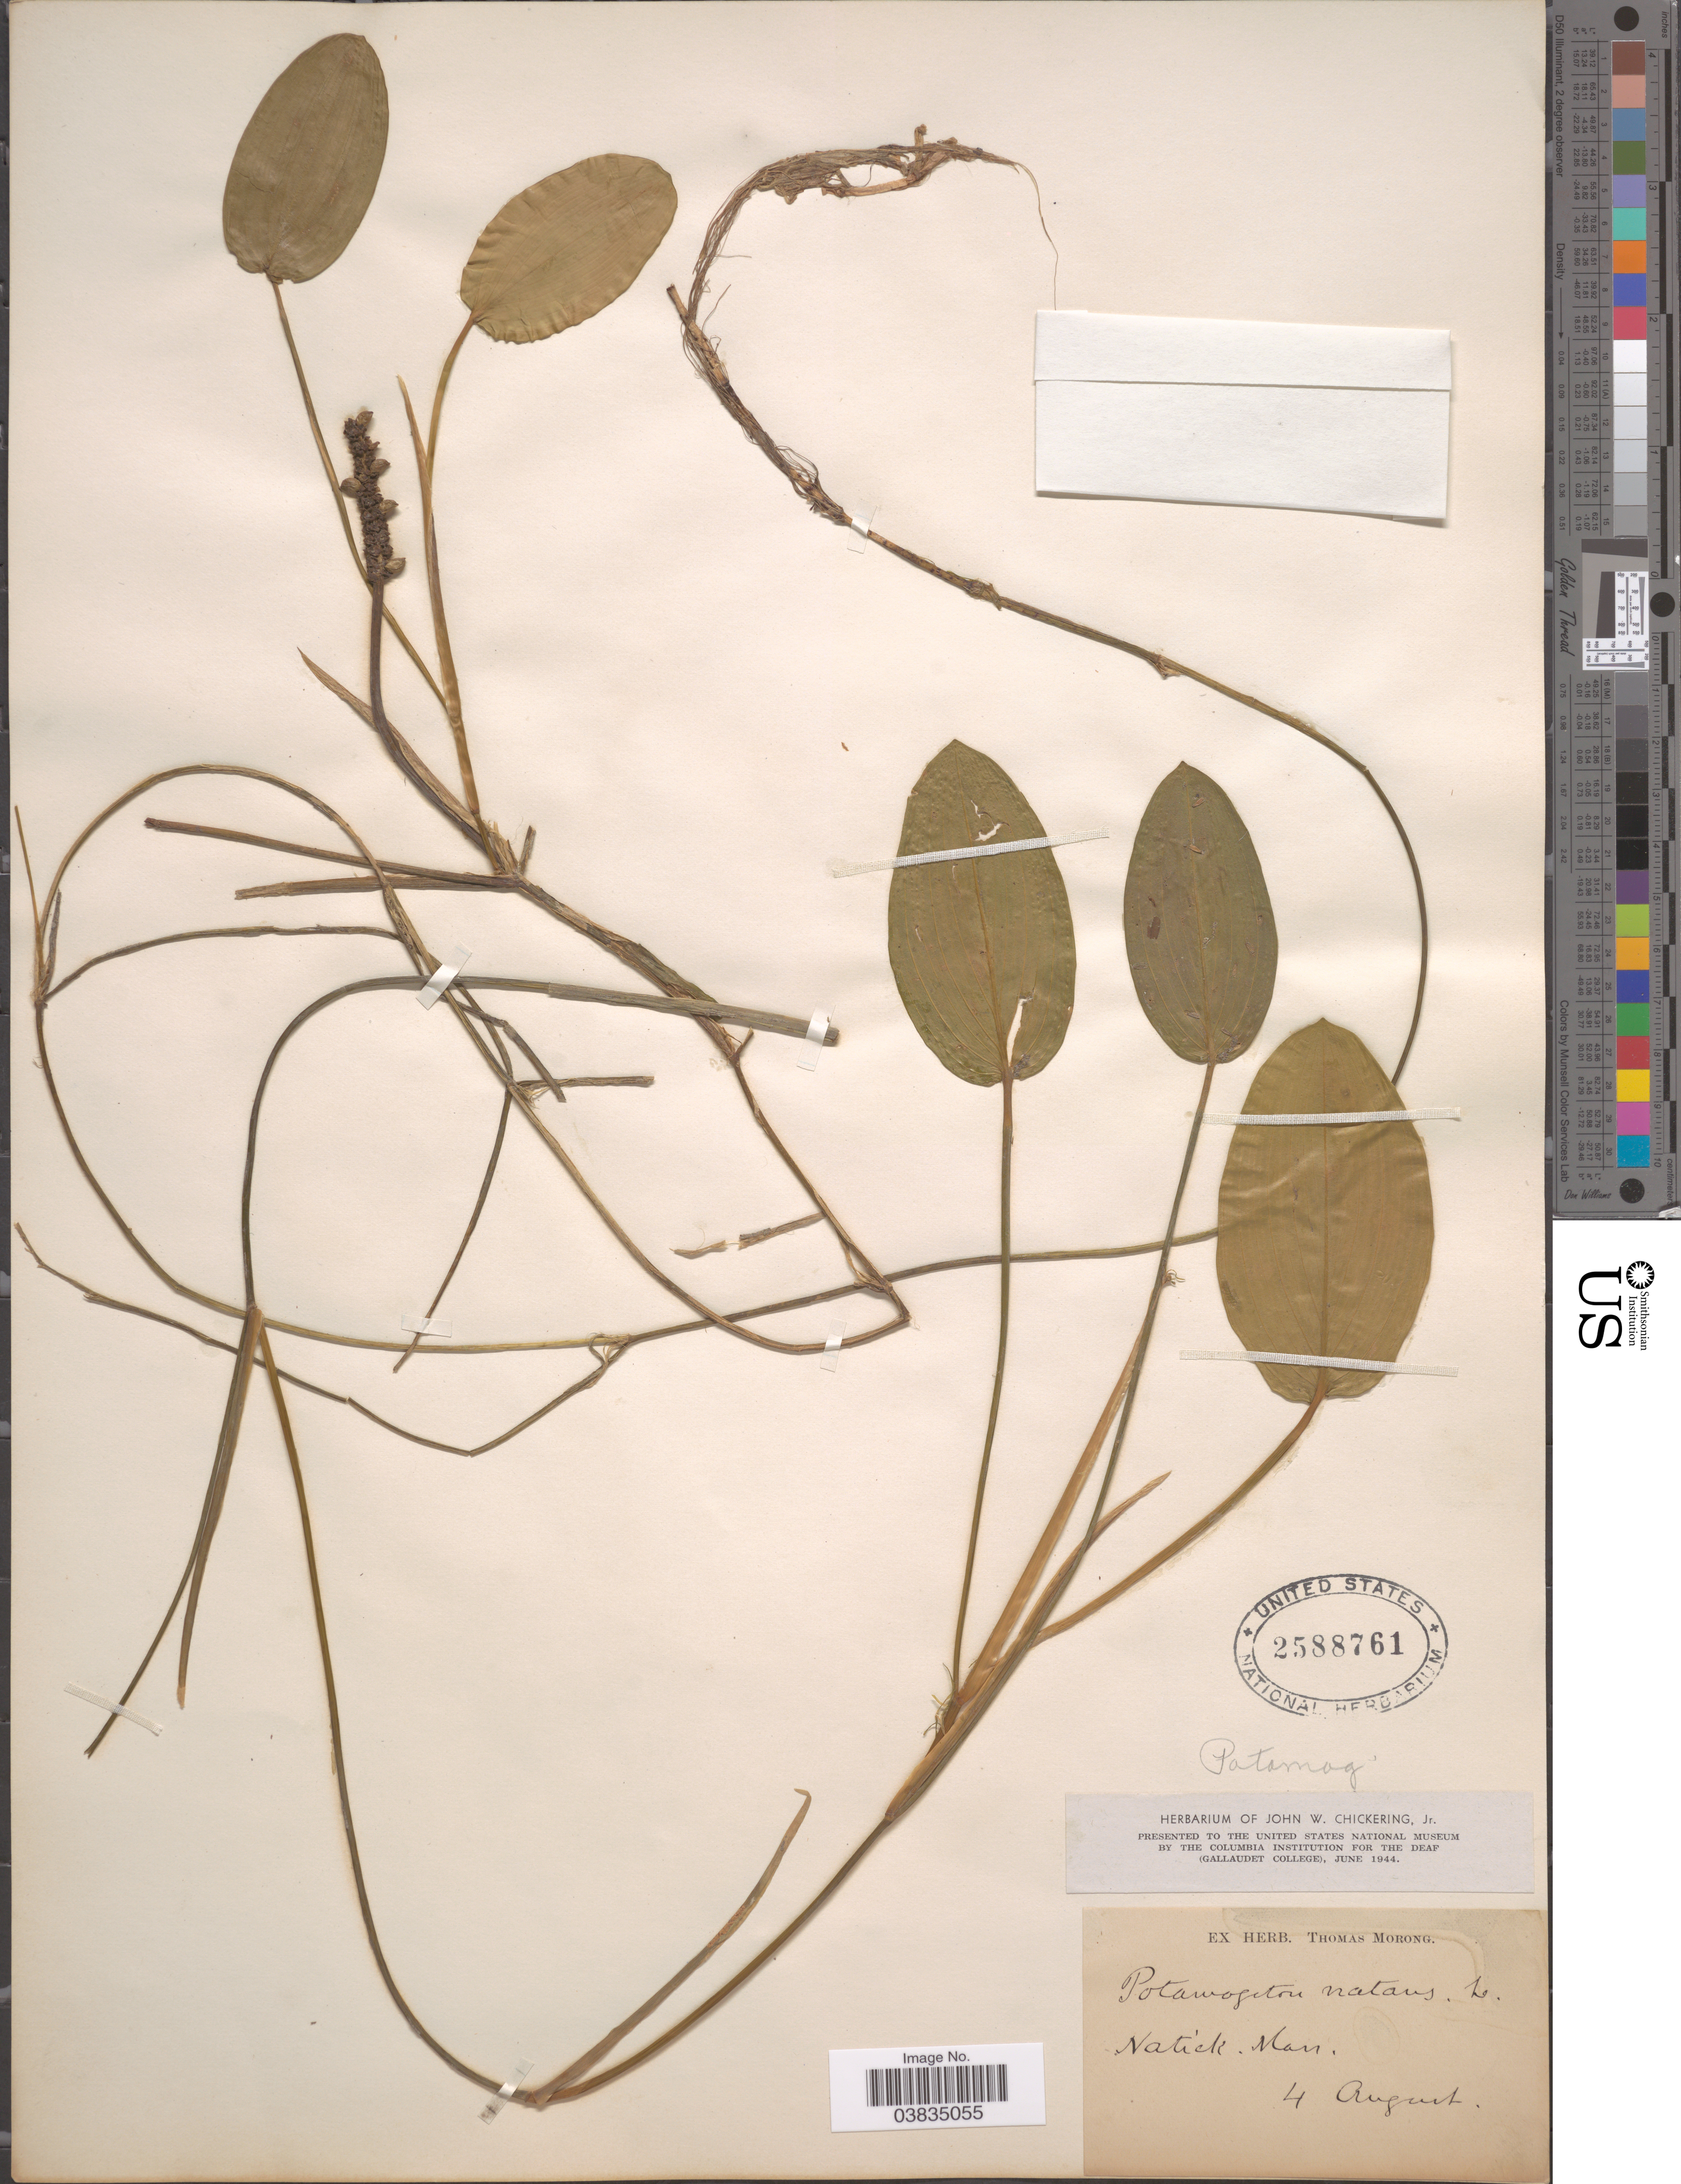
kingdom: Plantae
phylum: Tracheophyta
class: Liliopsida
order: Alismatales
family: Potamogetonaceae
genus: Potamogeton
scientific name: Potamogeton natans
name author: L.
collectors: ex Herb. T. Morong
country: United States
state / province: Massachusetts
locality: Natick.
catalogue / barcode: US 2588761